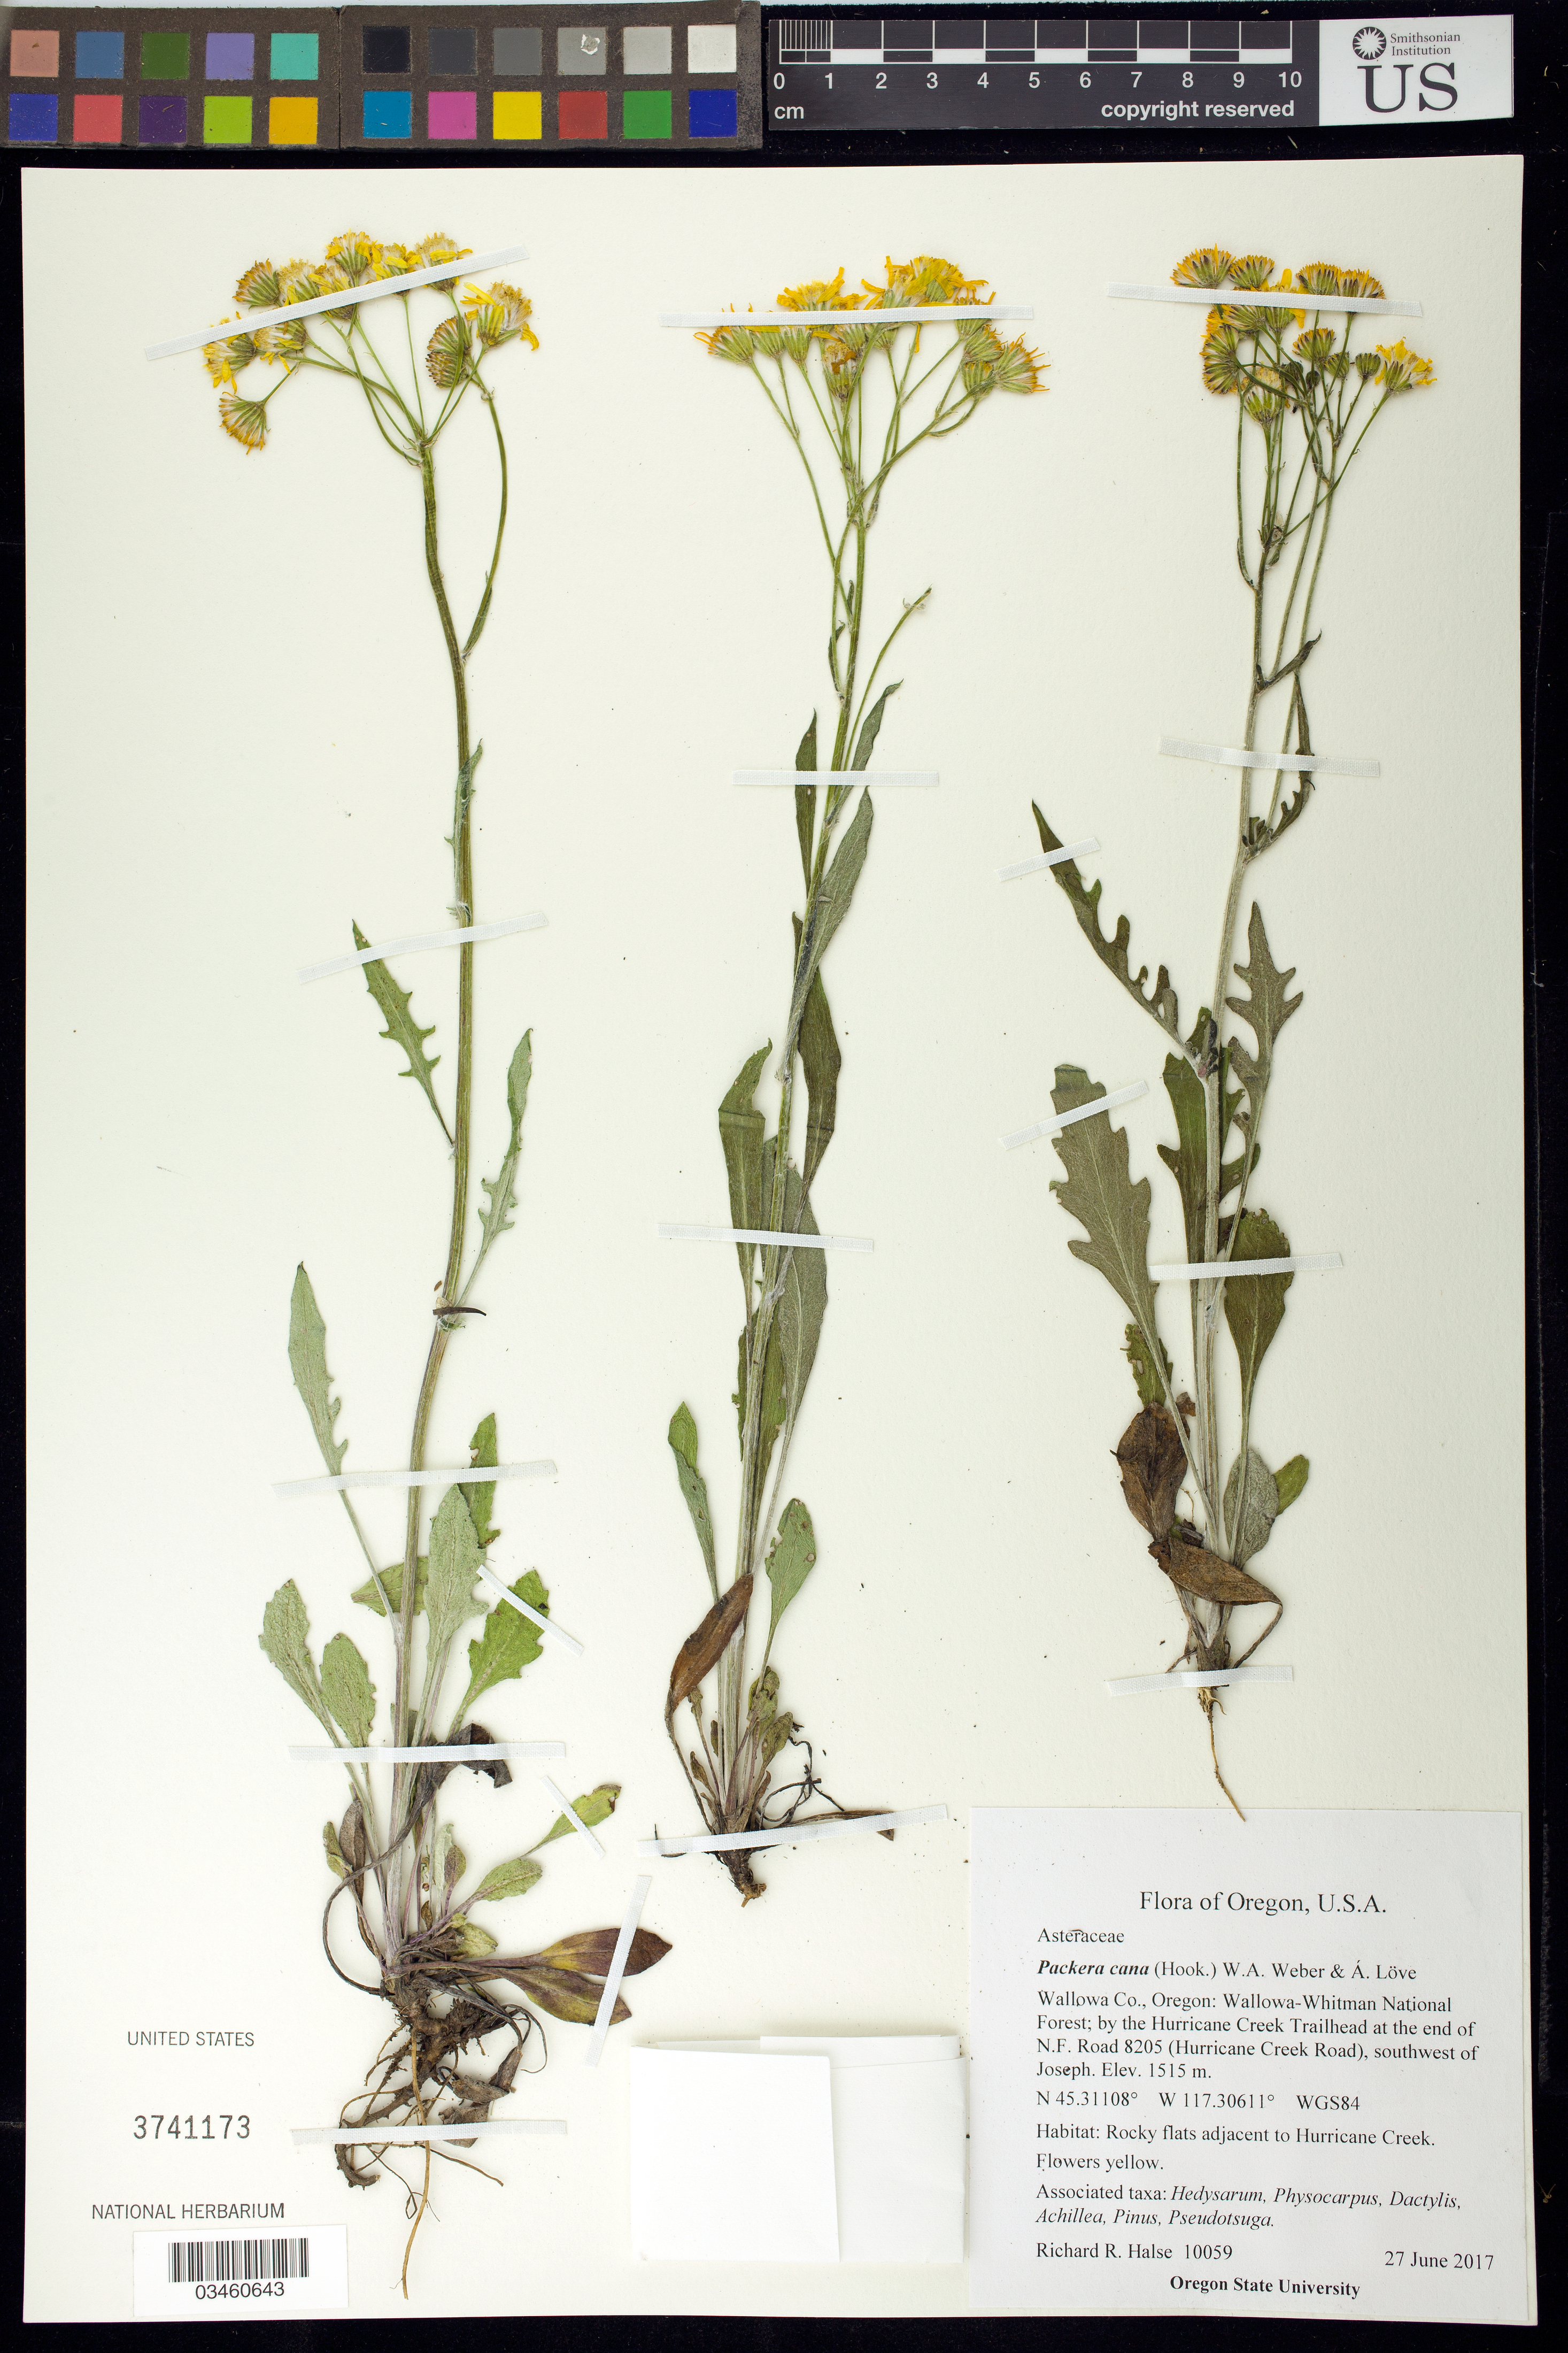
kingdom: Plantae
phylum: Tracheophyta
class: Magnoliopsida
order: Asterales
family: Asteraceae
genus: Packera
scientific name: Packera cana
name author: (Hook.) W.A. Weber & Á. Löve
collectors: R. Halse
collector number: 10059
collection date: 2017-06-27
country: United States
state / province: Oregon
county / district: Wallowa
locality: Wallowa Co., Oregon: Walllowa-Whitman National Forest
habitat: Rocky flats adjacent to Hurricane Creek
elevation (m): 1515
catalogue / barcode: US 3741173